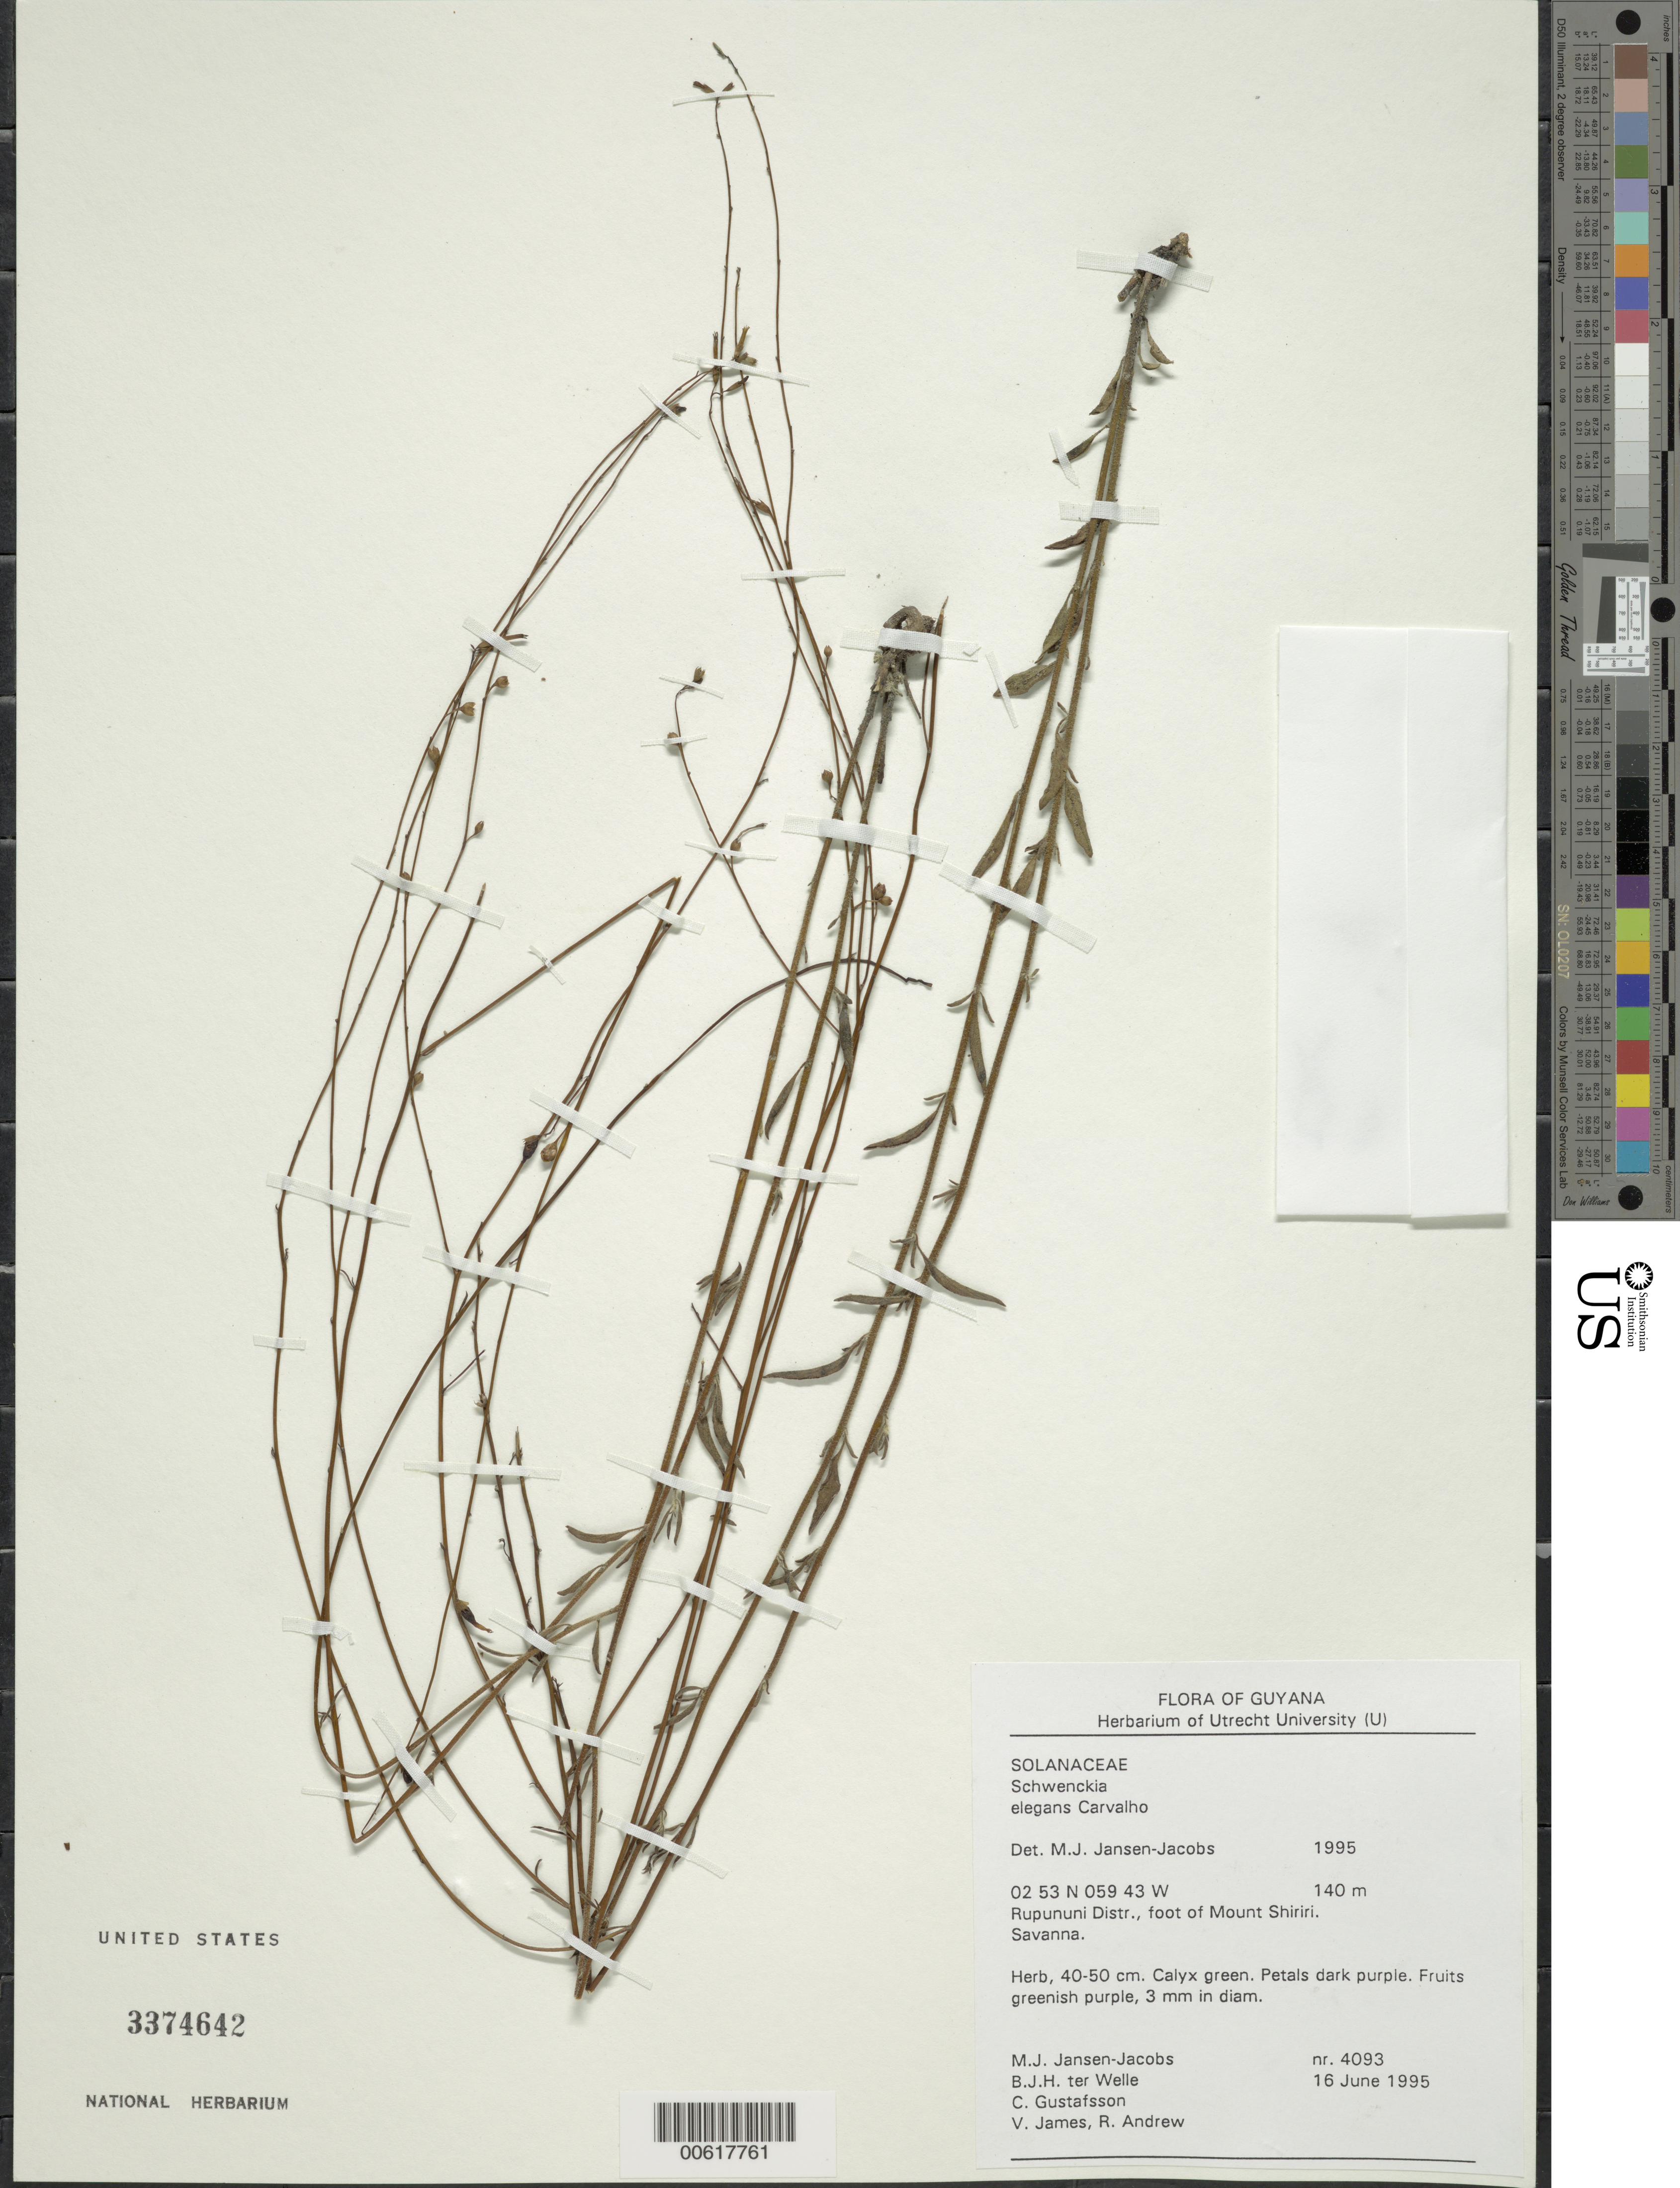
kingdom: Plantae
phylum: Tracheophyta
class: Magnoliopsida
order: Solanales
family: Solanaceae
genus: Schwenckia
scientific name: Schwenckia elegans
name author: Carvalho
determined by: Jansen-Jacobs, M. J., (U), Nationaal Herbarium Nederland, Utrecht University branch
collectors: M. J. Jansen-Jacobs, B. Welle, C. G. Gustafsson, V. James & R. Andrew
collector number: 4093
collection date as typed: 16-Jun-95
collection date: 1995-06-16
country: Guyana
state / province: U. Takutu-U. Essequibo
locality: Mount Shiriri, at foot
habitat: Savanna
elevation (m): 140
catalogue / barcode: US 3374642